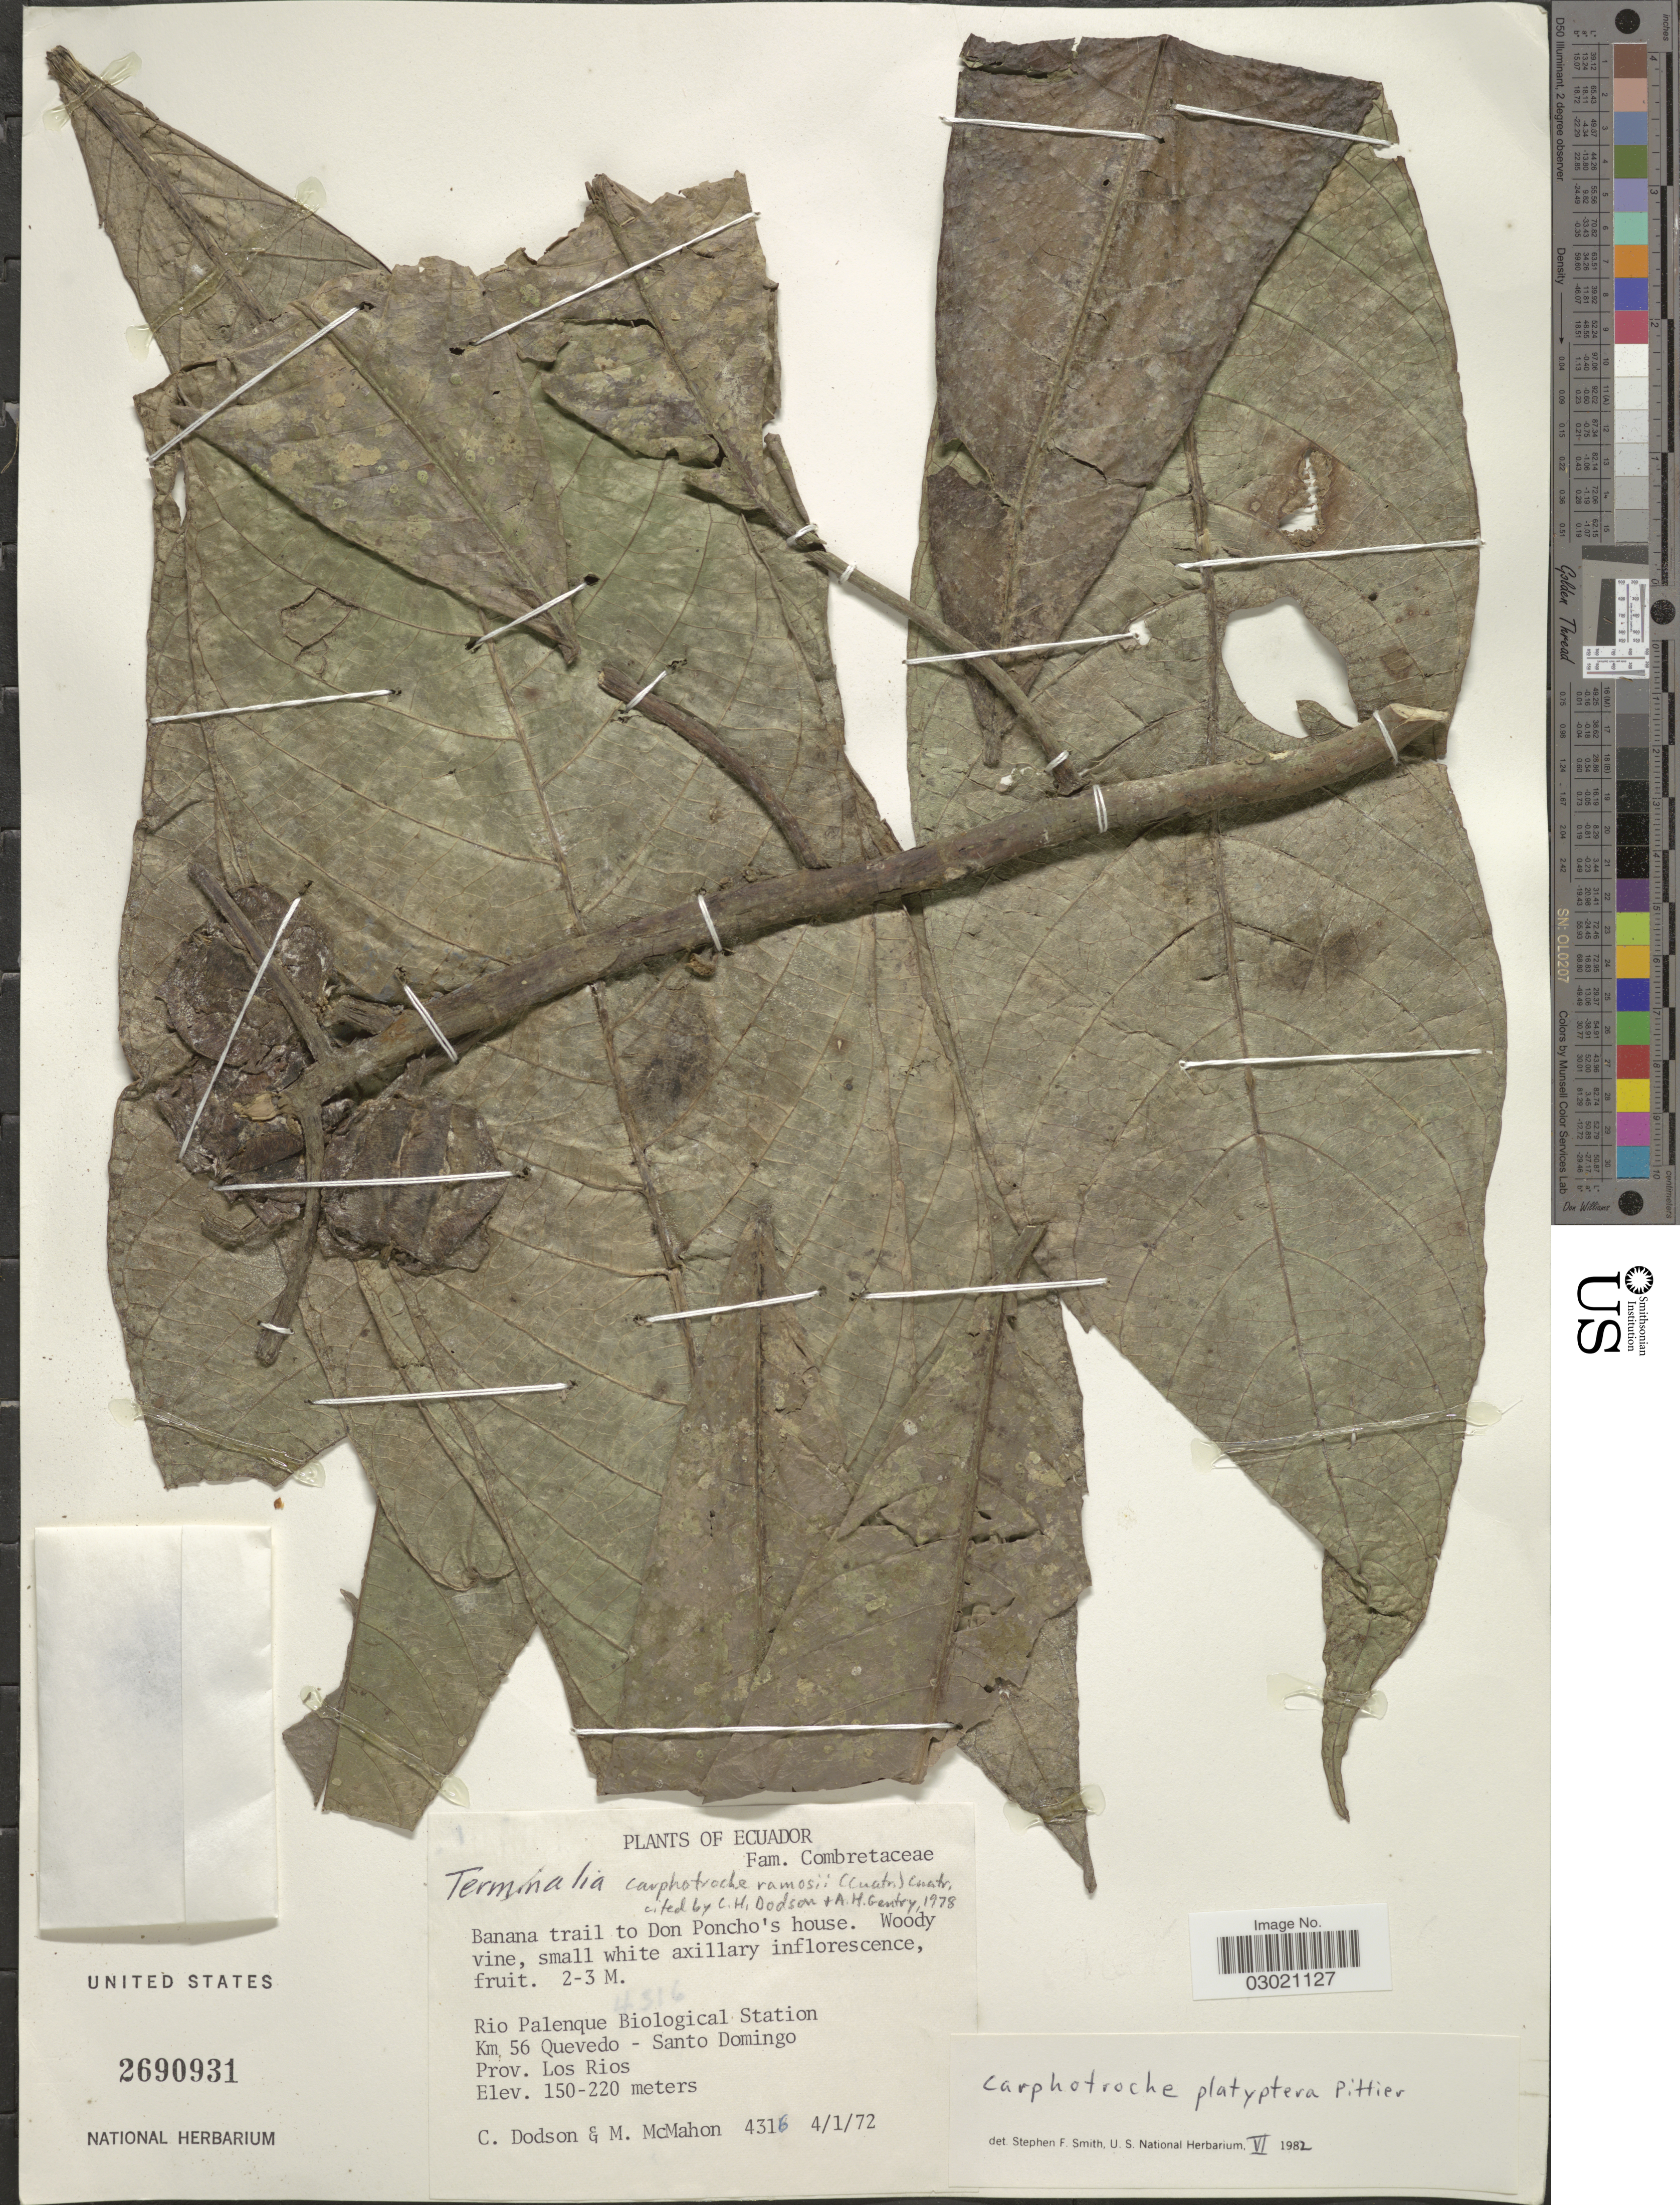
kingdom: Plantae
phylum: Tracheophyta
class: Magnoliopsida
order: Malpighiales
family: Achariaceae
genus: Carpotroche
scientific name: Carpotroche platyptera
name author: Pittier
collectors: C. Dodson & M. McMahon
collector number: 4316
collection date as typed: Transcribed d/m/y: 4/1/72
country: Ecuador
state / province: Los Ríos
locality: Rio Palenque Biological Station, Km 56 Quevedo-Santo Domingo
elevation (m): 150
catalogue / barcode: US 2690931